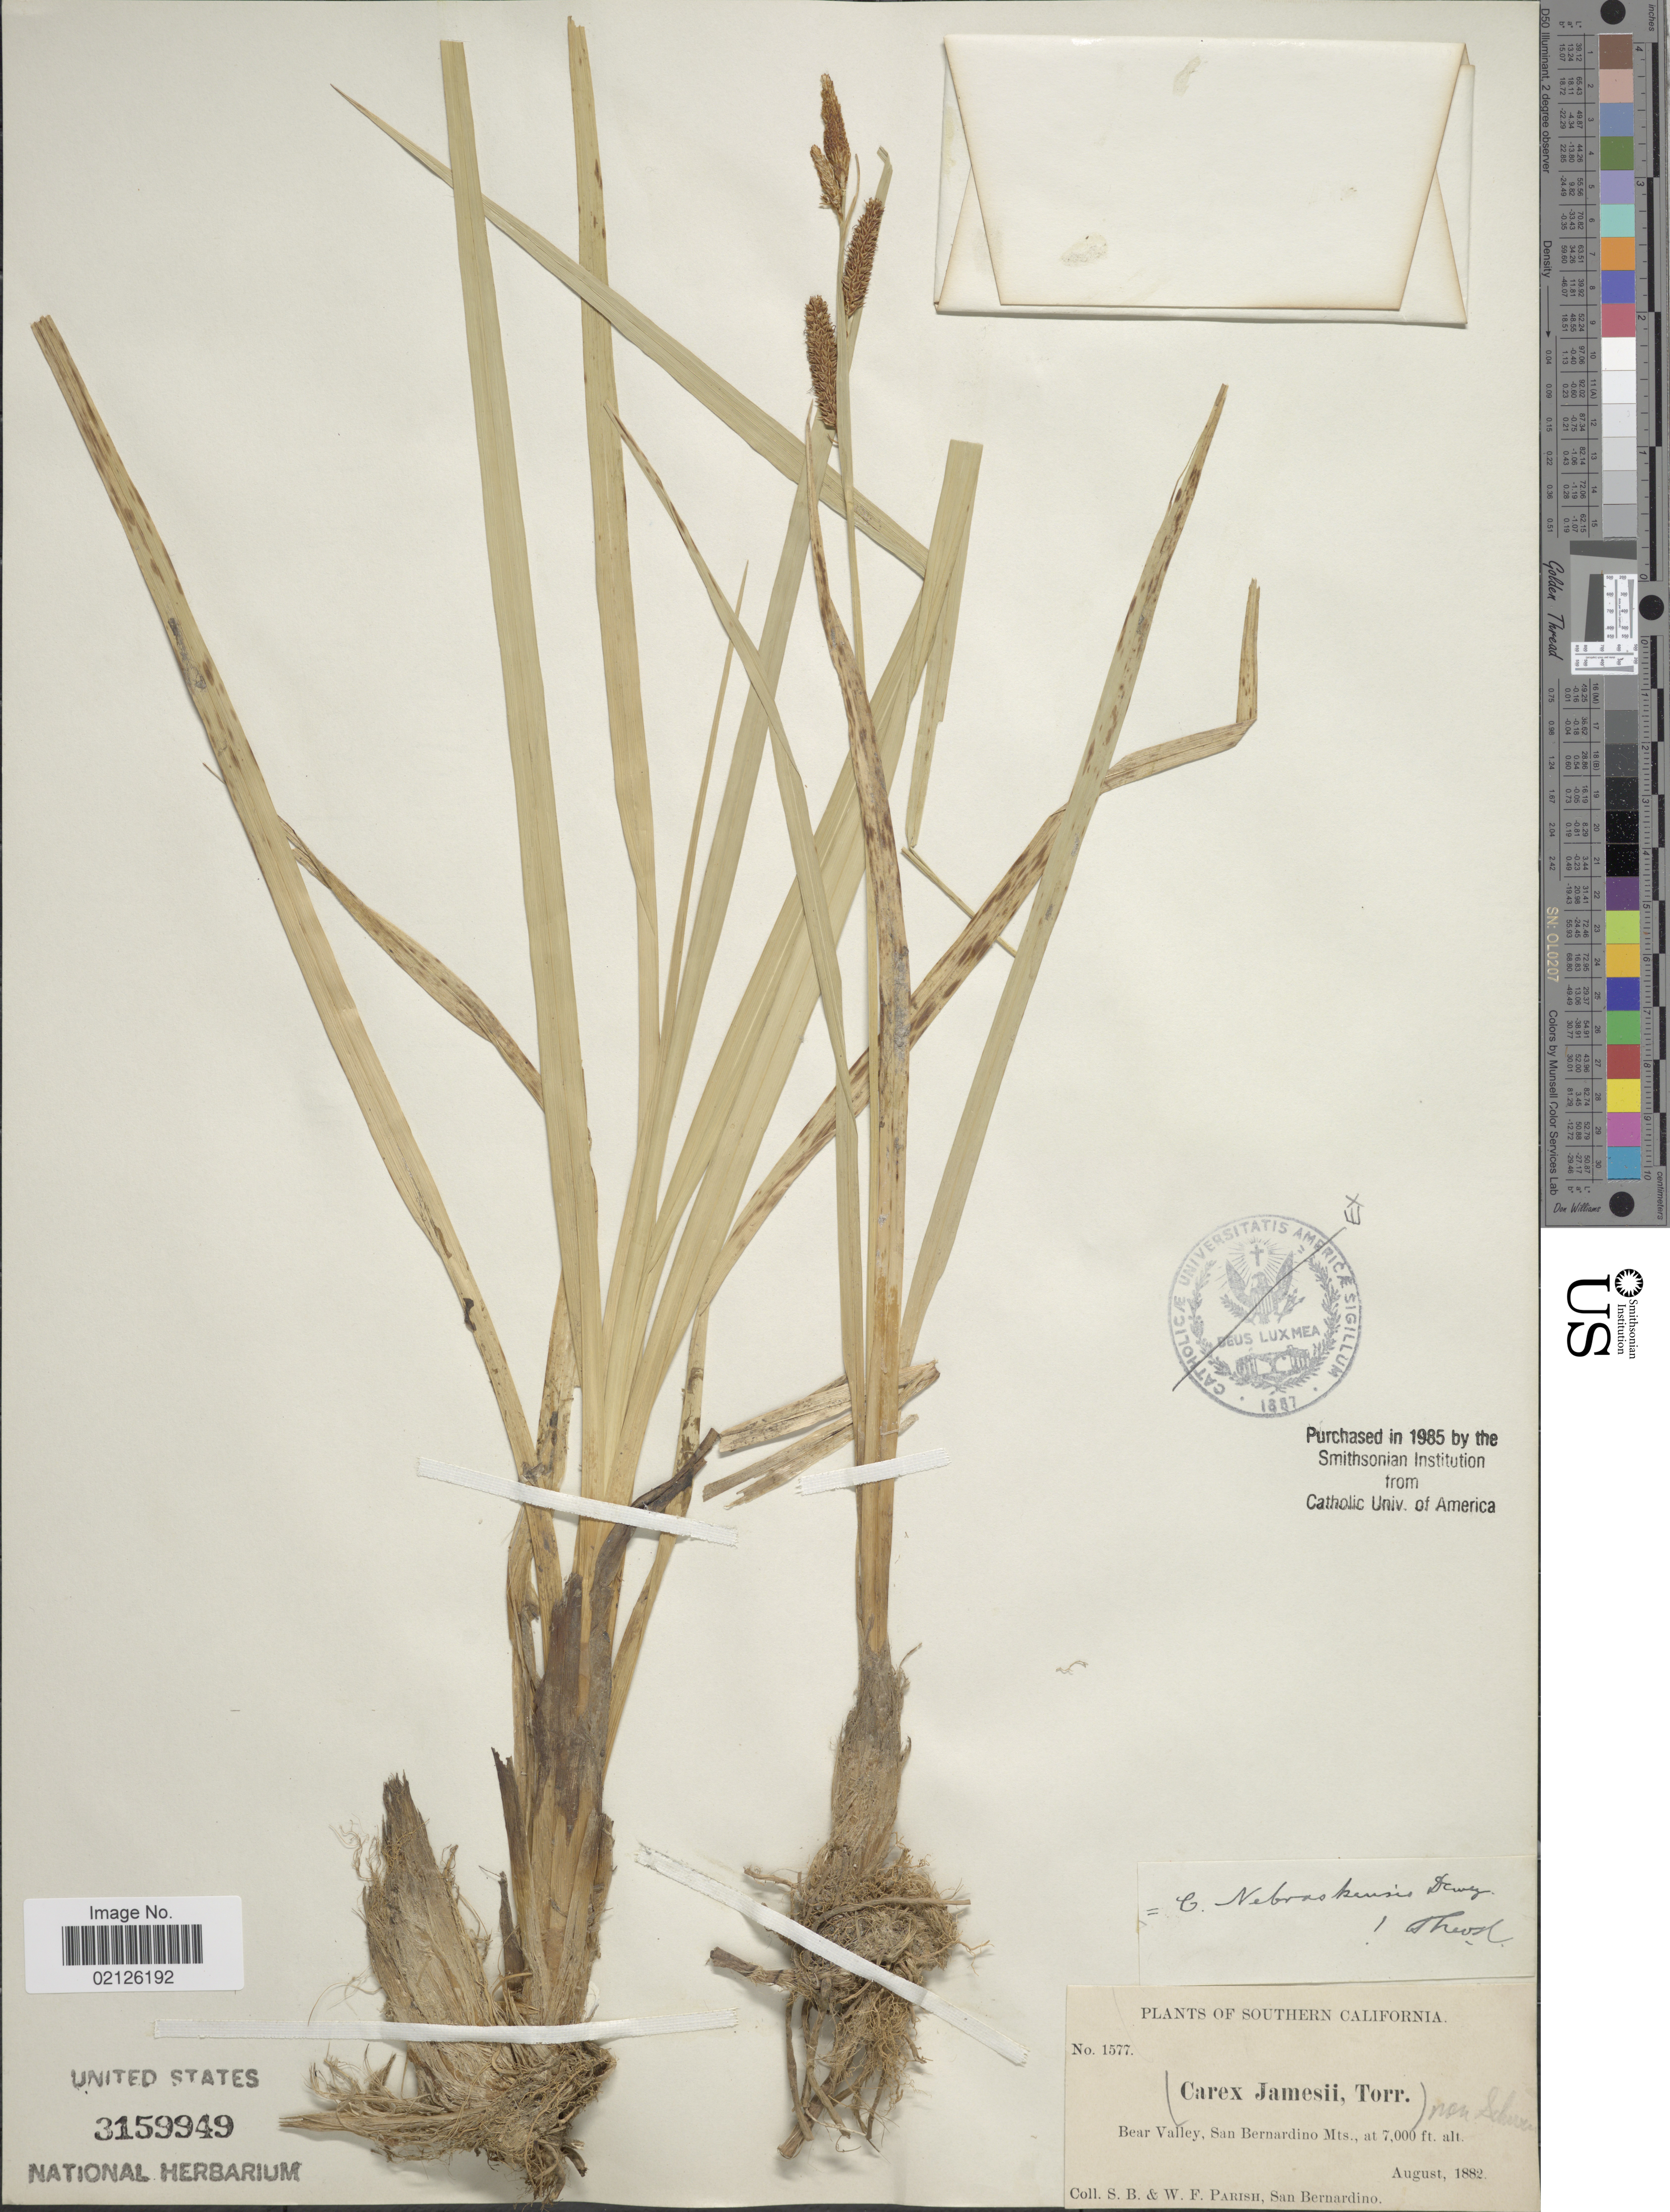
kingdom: Plantae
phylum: Tracheophyta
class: Liliopsida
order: Poales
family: Cyperaceae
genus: Carex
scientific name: Carex nebrascensis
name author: Dewey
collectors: S. B. Parish & W. F. Parish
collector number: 1577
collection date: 1882-08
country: United States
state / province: California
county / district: San Bernardino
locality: Southern California, Bear Valley, San Bernardino Mts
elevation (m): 2134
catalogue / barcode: US 3159949